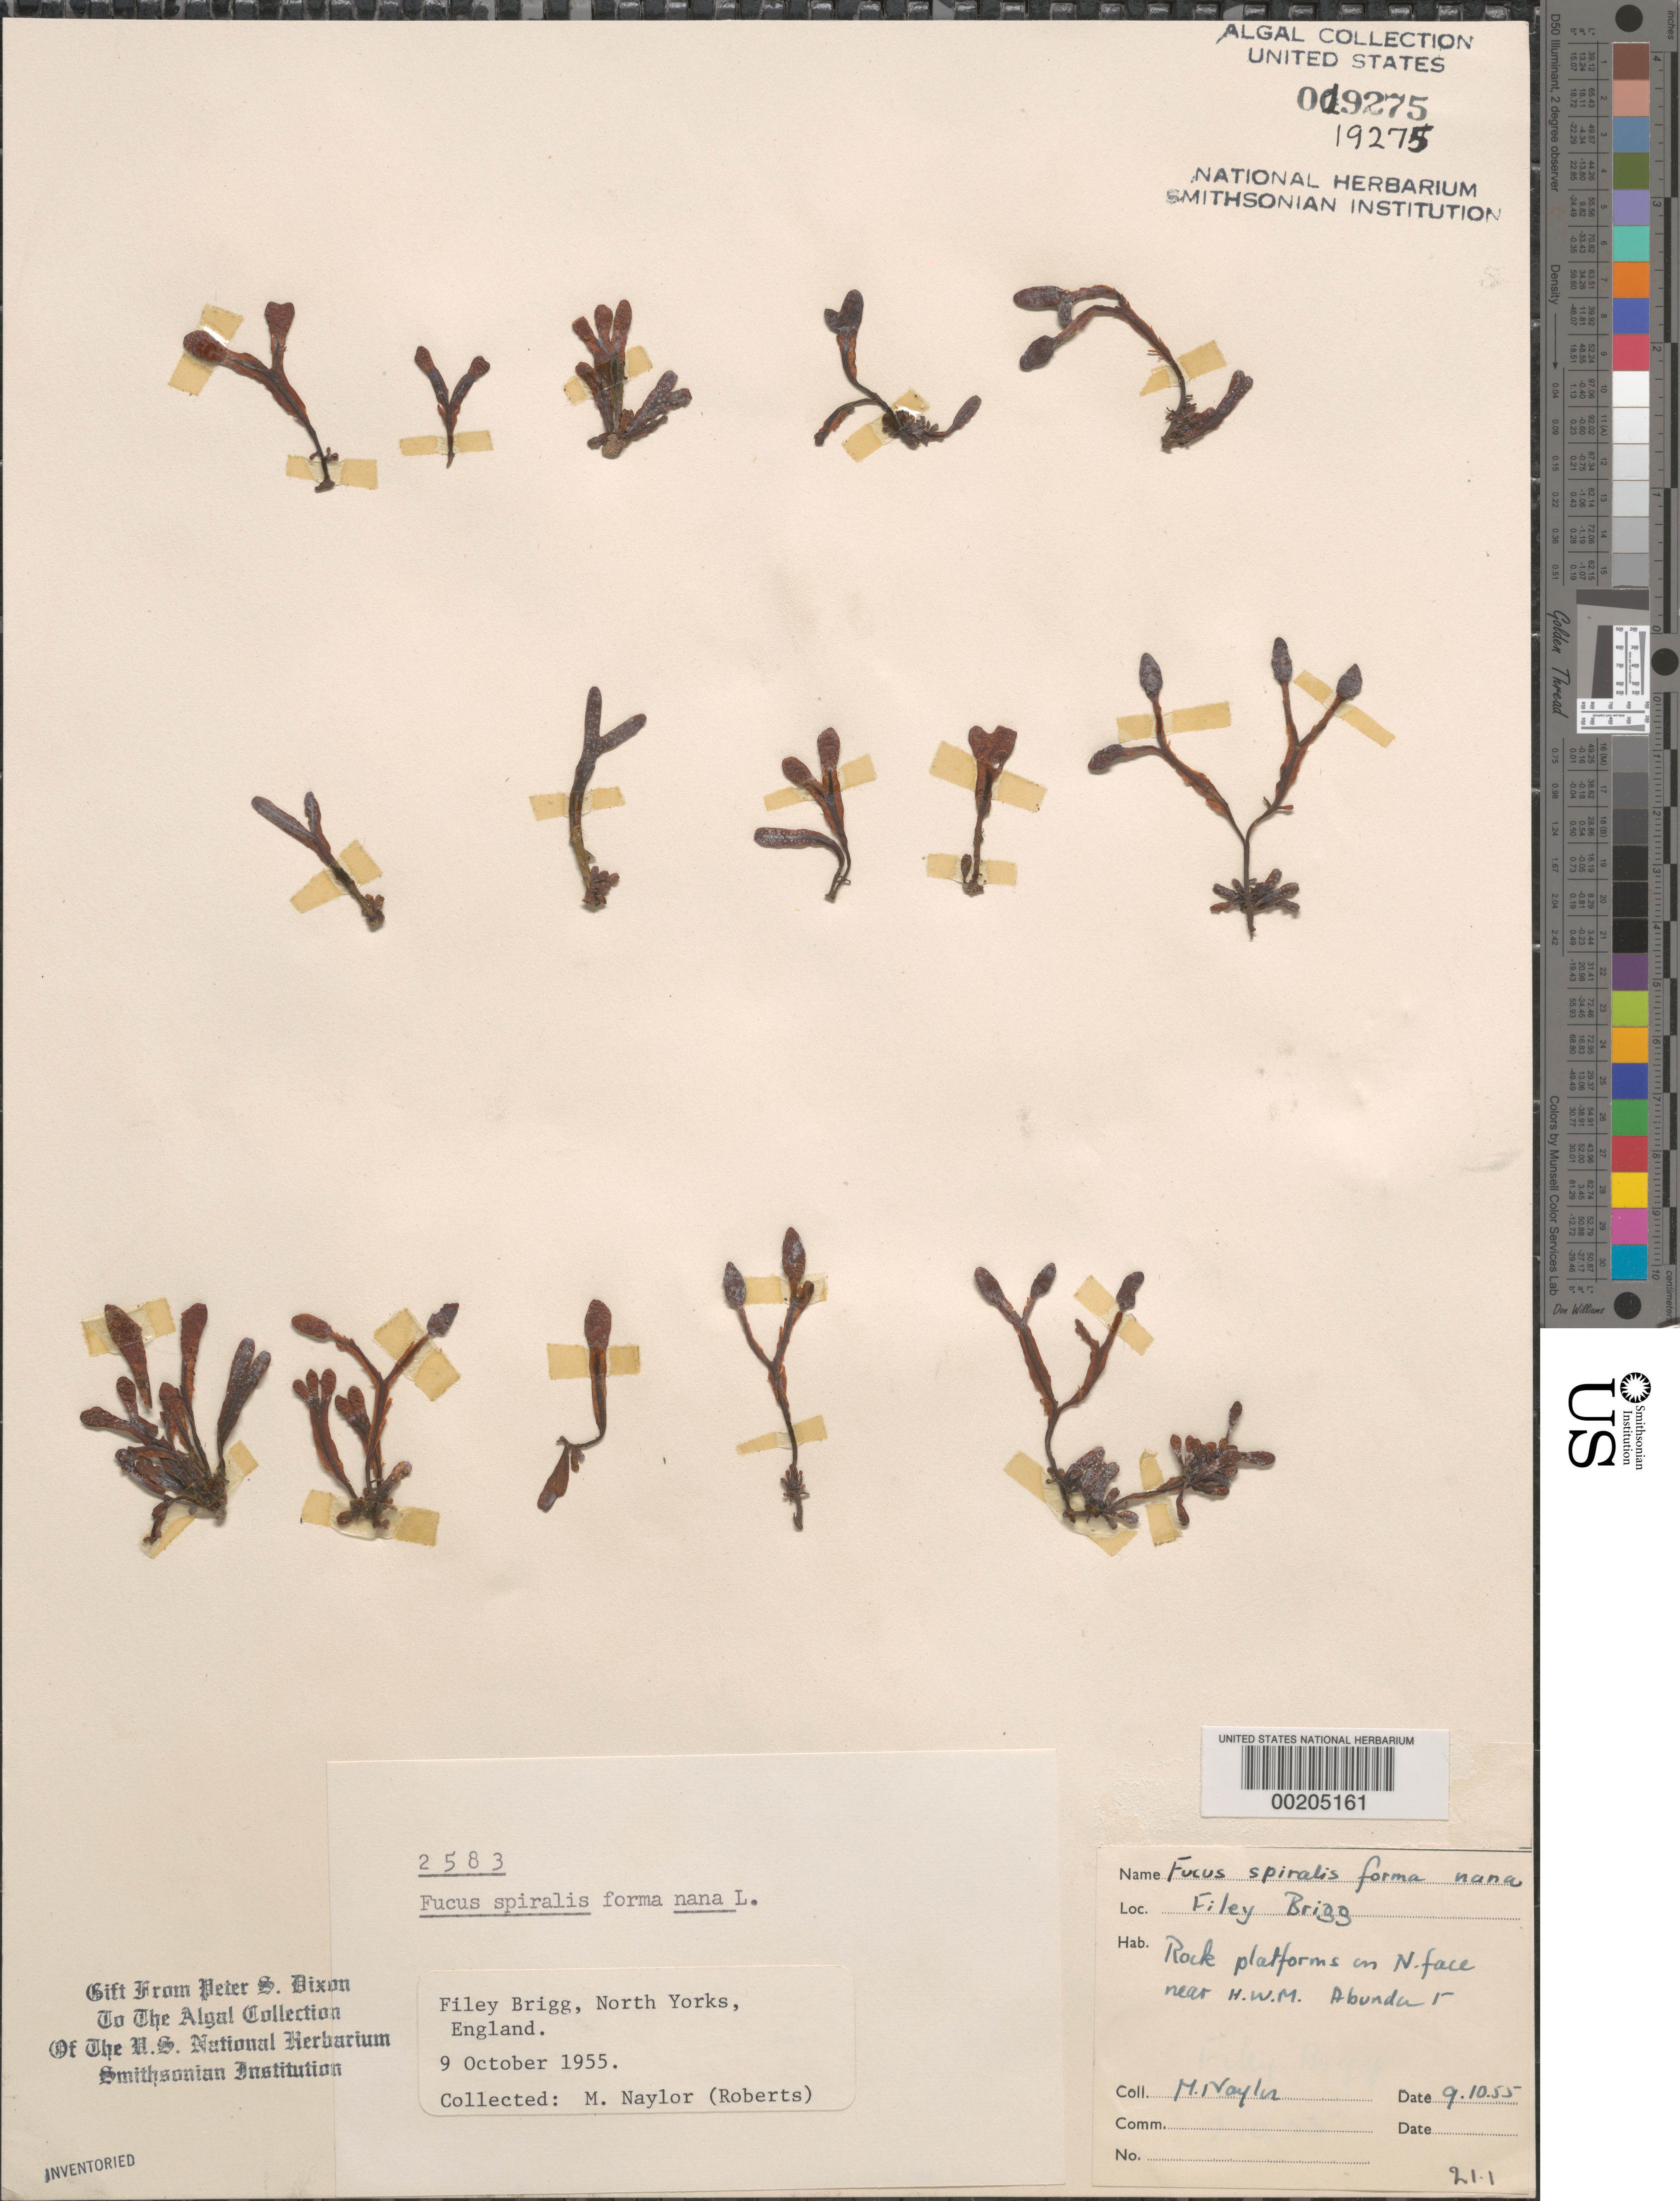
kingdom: Chromista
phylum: Ochrophyta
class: Phaeophyceae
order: Fucales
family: Fucaceae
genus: Fucus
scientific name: Fucus spiralis f. nana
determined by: Dixon, P. S.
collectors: M. Roberts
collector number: PSD 2583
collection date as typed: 09 Oct 1955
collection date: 1955-10-09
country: United Kingdom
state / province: England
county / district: North Yorkshire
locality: Filey Brigg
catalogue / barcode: US 19275